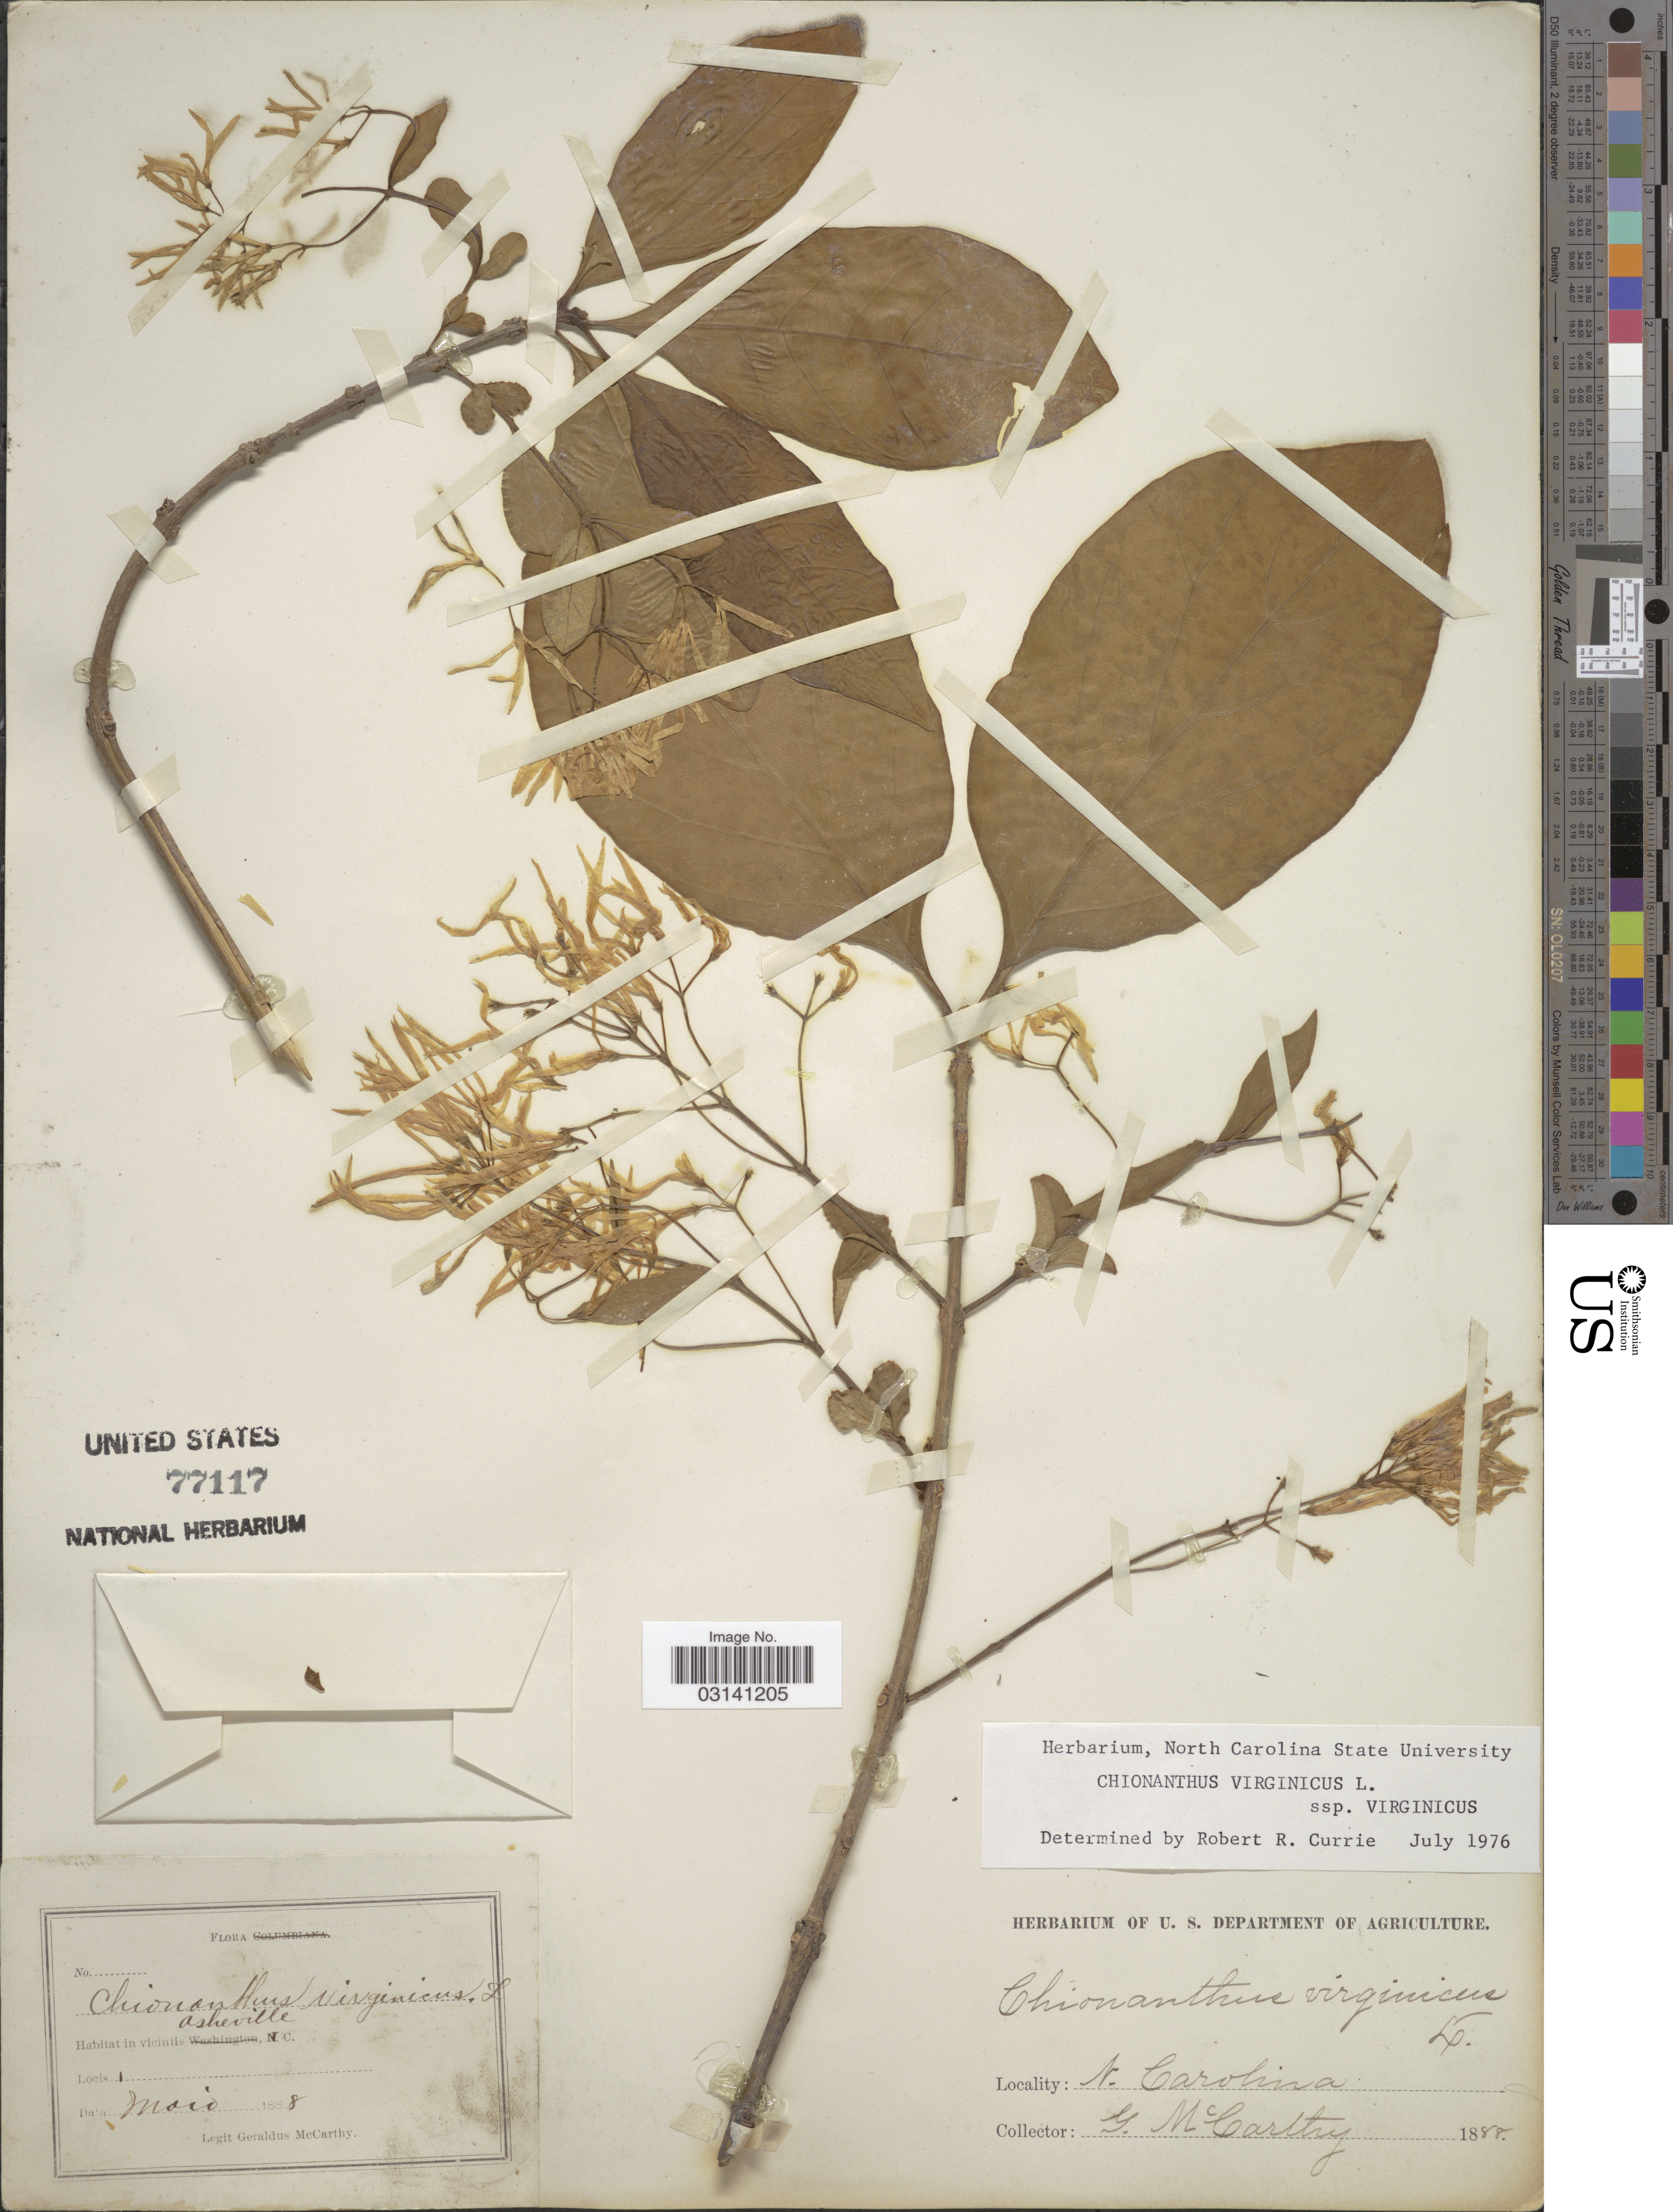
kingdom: Plantae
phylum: Tracheophyta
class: Magnoliopsida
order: Lamiales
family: Oleaceae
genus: Chionanthus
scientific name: Chionanthus virginicus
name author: L.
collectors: G. McCarthy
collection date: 1888-05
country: United States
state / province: North Carolina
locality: In viciniis Asheville.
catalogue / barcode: US 77117